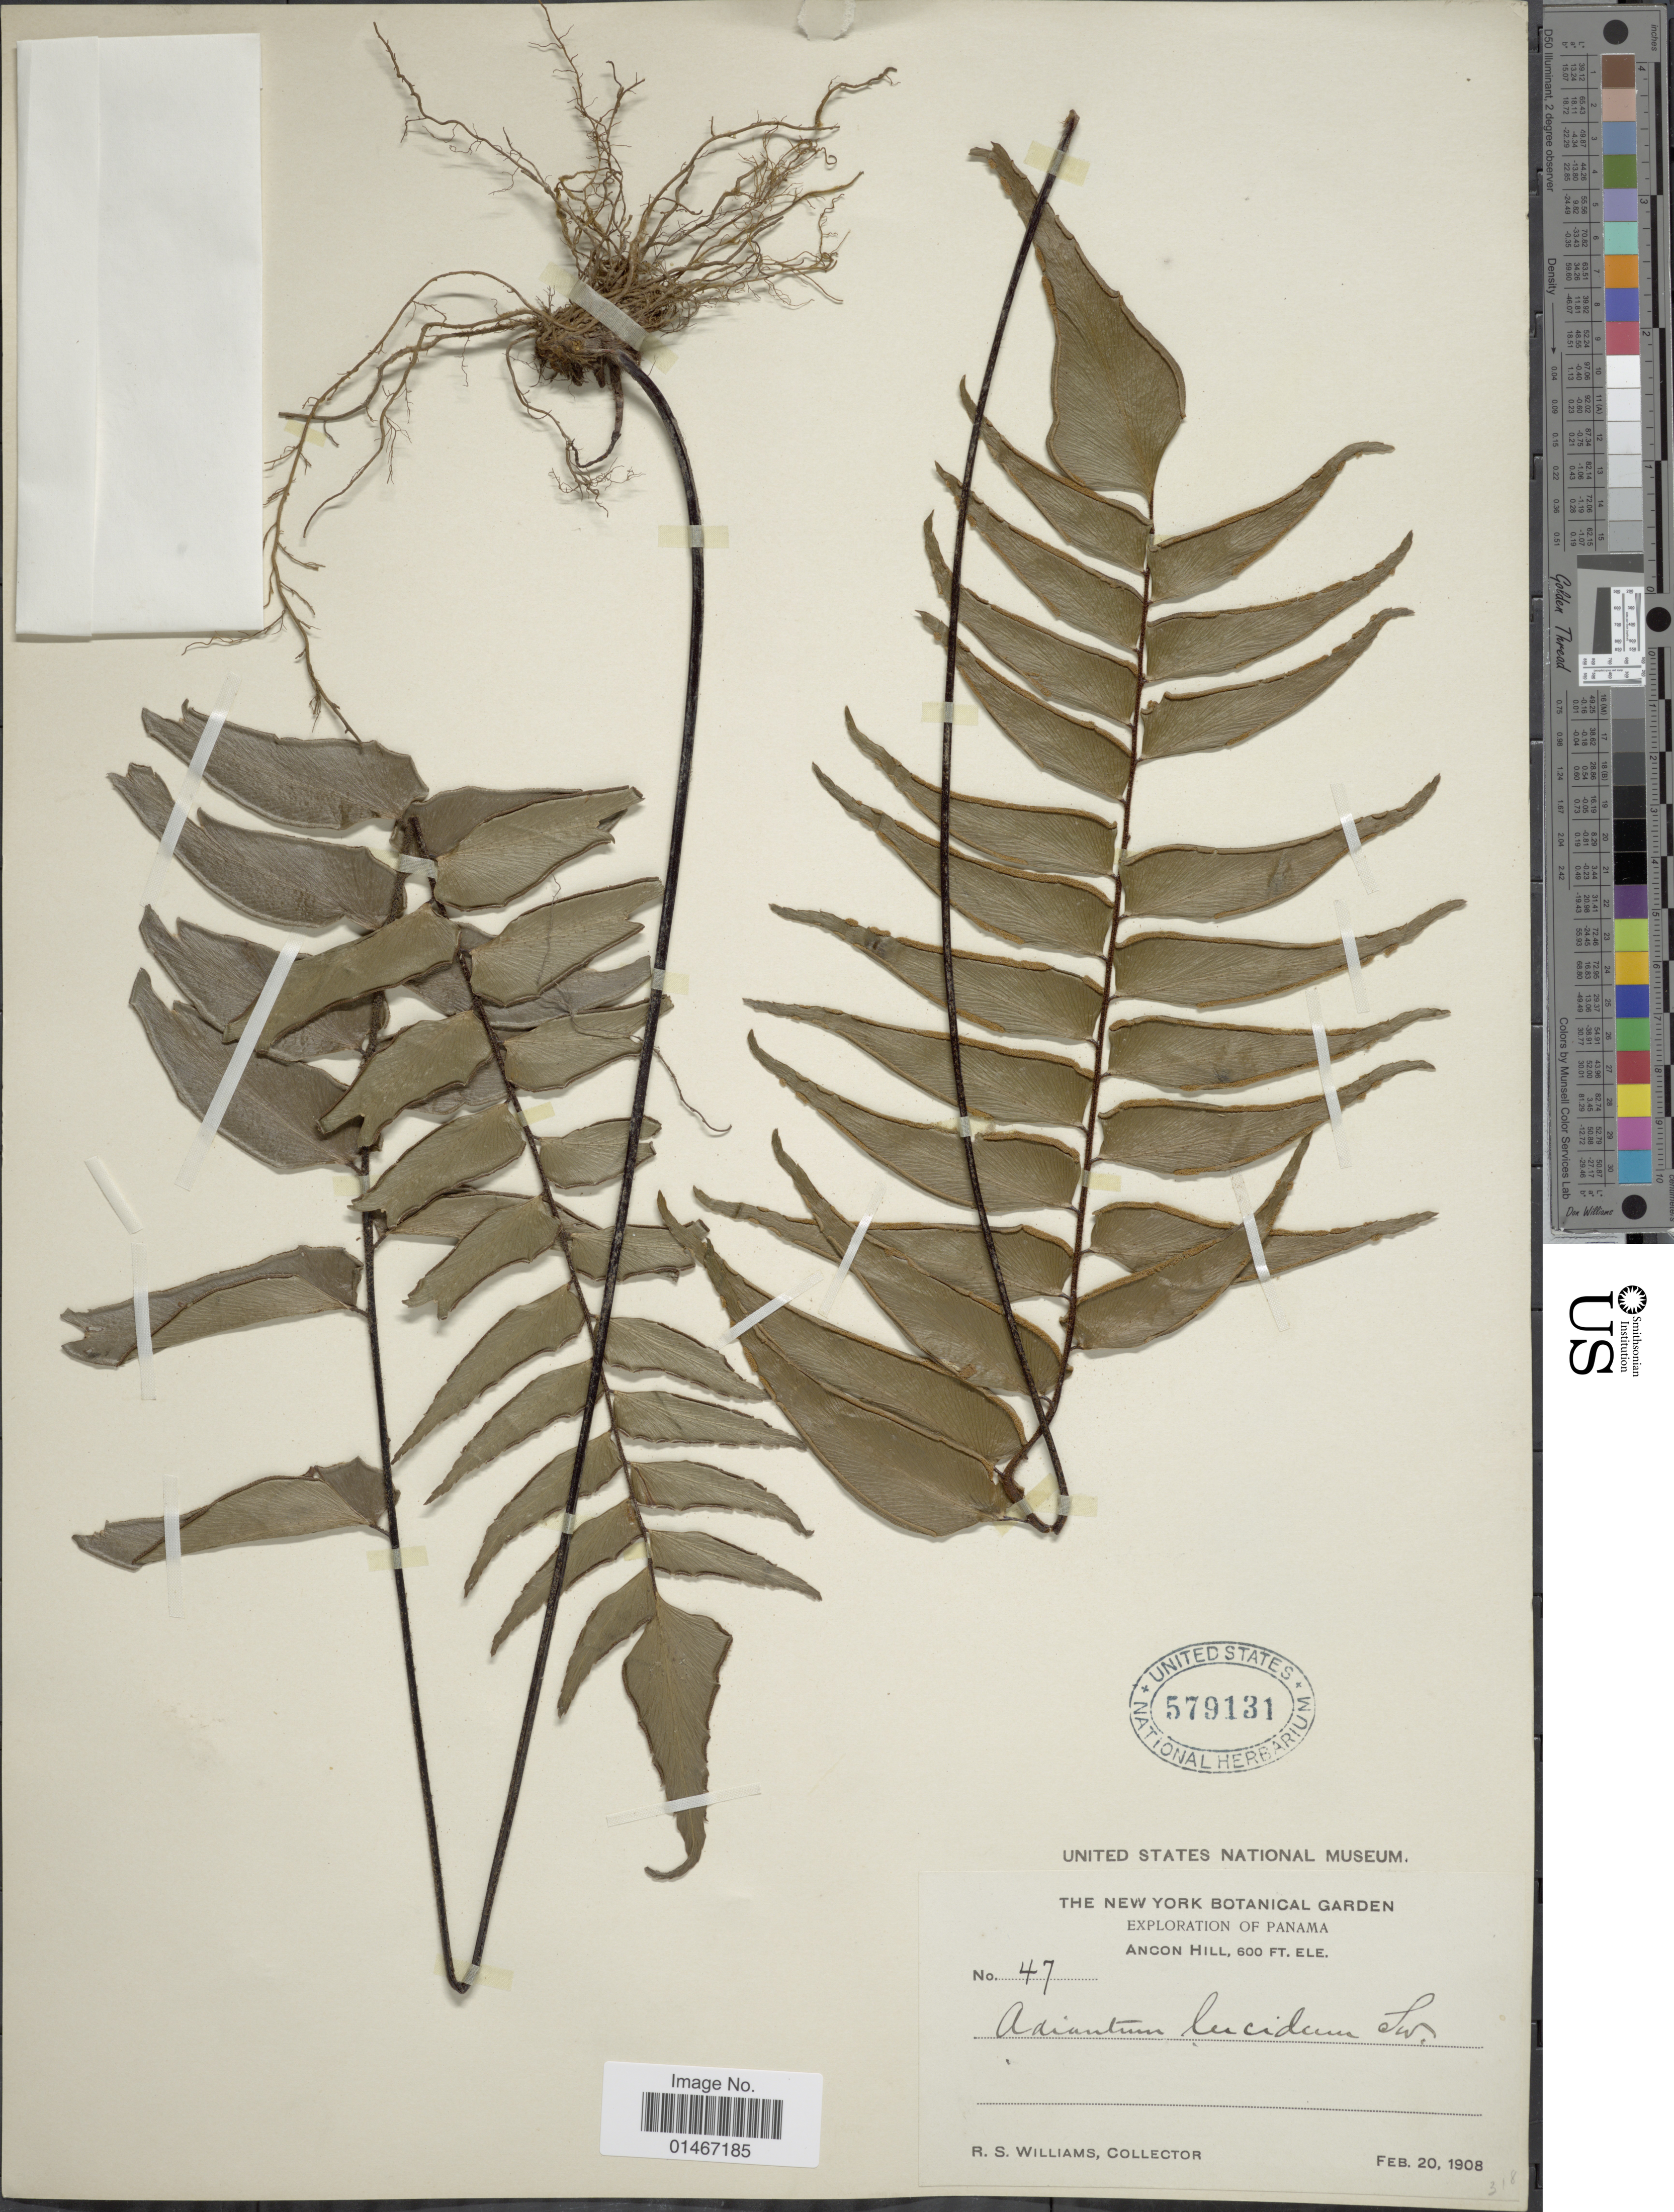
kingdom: Plantae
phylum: Tracheophyta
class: Polypodiopsida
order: Polypodiales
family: Pteridaceae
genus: Adiantum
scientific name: Adiantum lucidum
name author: (Cav.) Sw.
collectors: R. S. Williams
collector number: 47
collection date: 1908-02-20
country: Panama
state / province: Panamá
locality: Ancon Hill.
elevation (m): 183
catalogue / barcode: US 579131